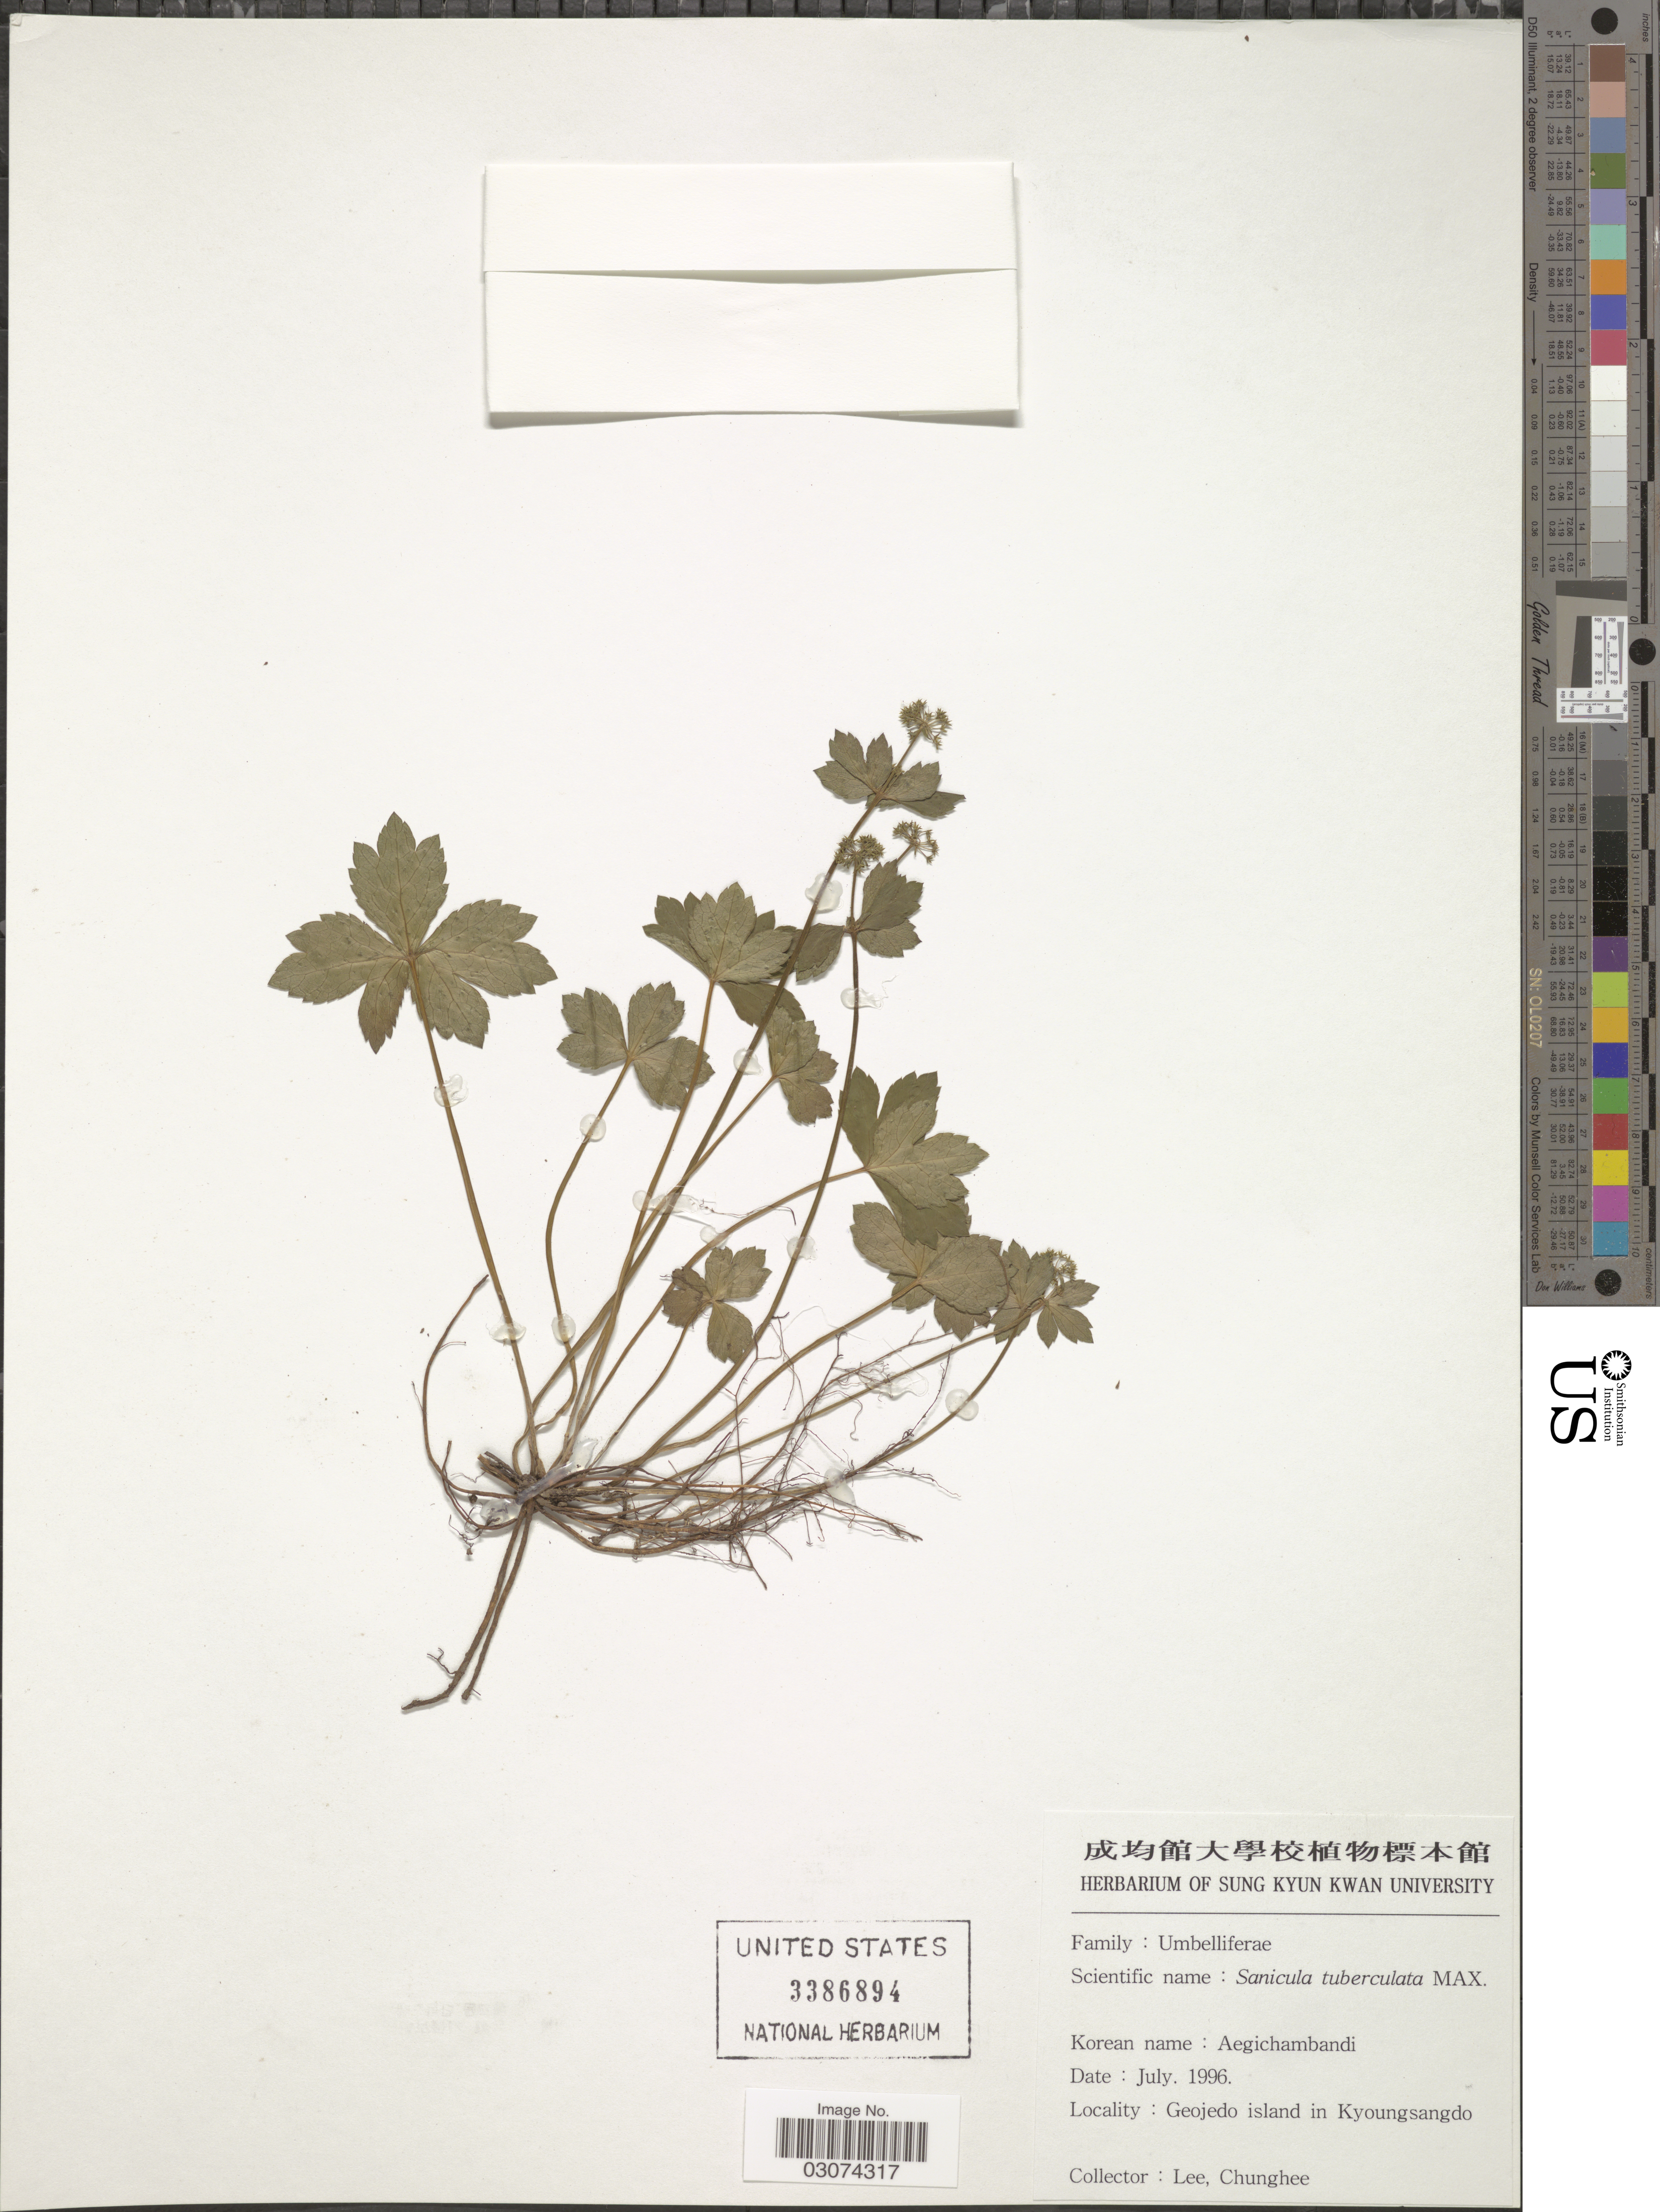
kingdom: Plantae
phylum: Tracheophyta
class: Magnoliopsida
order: Apiales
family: Apiaceae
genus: Sanicula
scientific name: Sanicula tuberculata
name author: Maxim.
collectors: C. Lee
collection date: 1996-07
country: South Korea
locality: Geojedo island in Kyoungsangdo.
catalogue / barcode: US 3386894